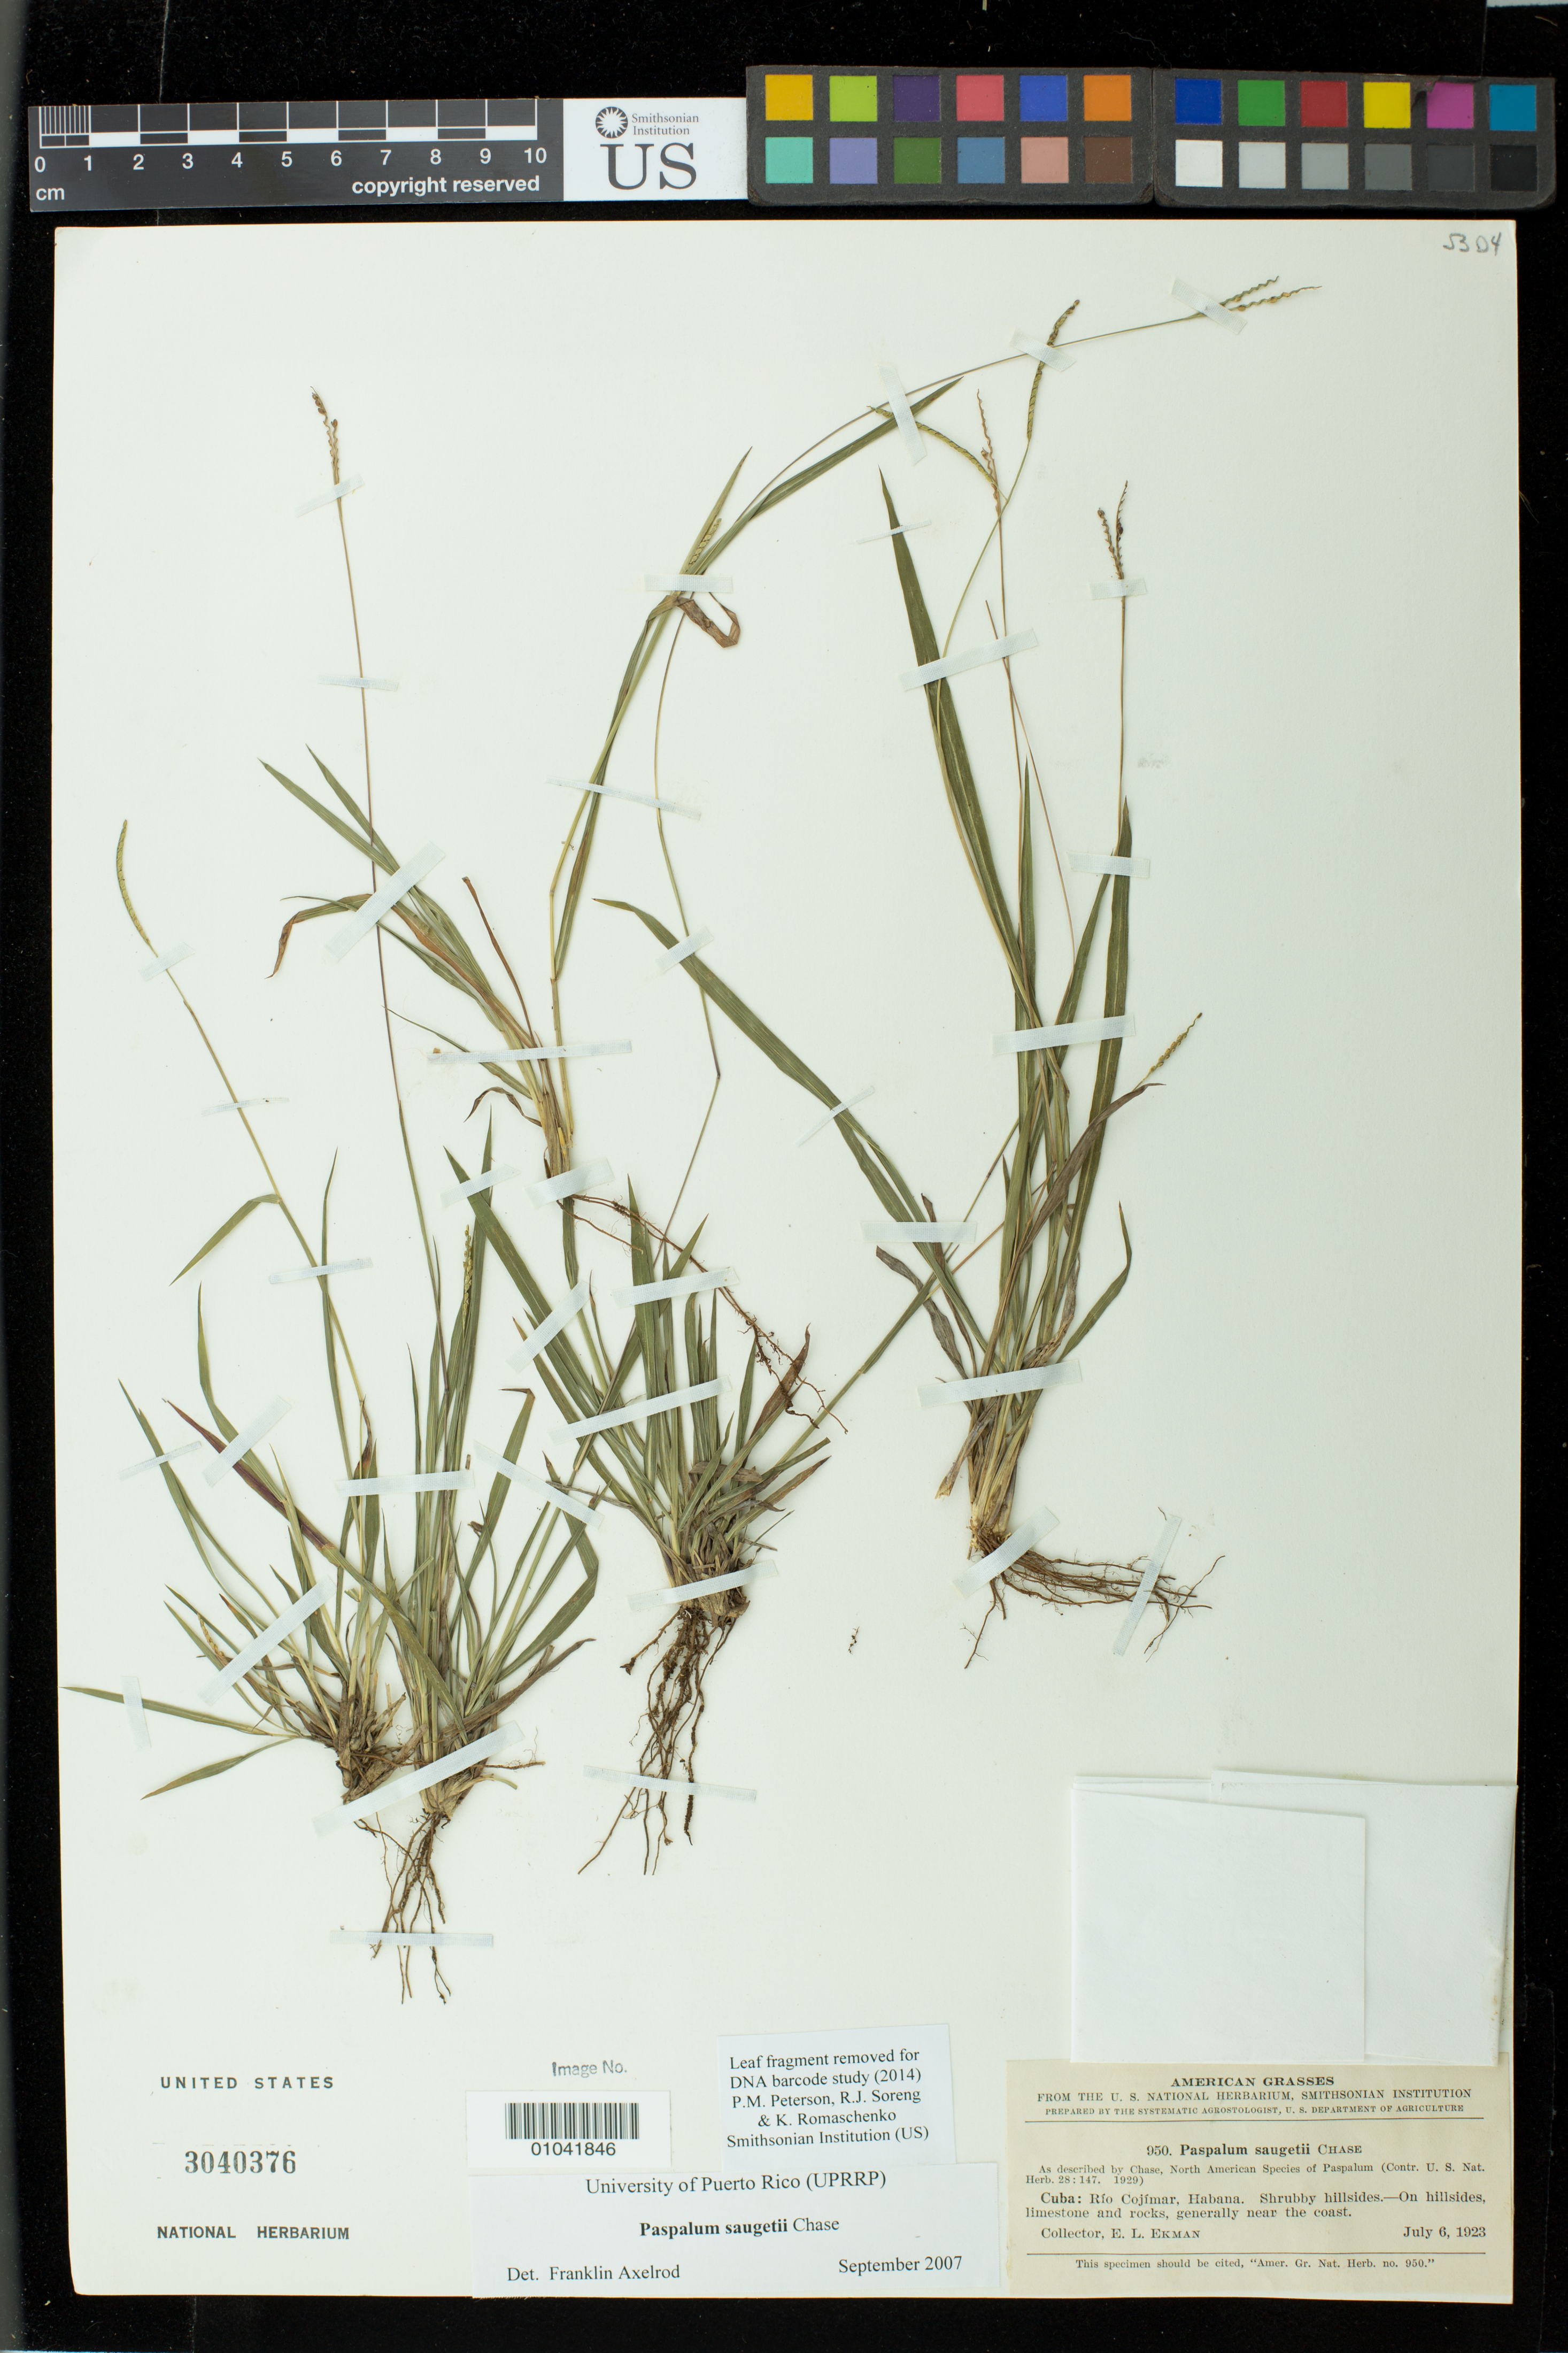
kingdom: Plantae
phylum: Tracheophyta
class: Liliopsida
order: Poales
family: Poaceae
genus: Paspalum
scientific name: Paspalum saugetii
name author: Chase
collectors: E. L. Ekman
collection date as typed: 06 Jul 1923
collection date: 1923-07-06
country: Cuba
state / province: La Habana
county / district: Municipio Habana del Este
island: Cuba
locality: Rio Cojimar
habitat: Shrubby hillside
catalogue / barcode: US 3040376